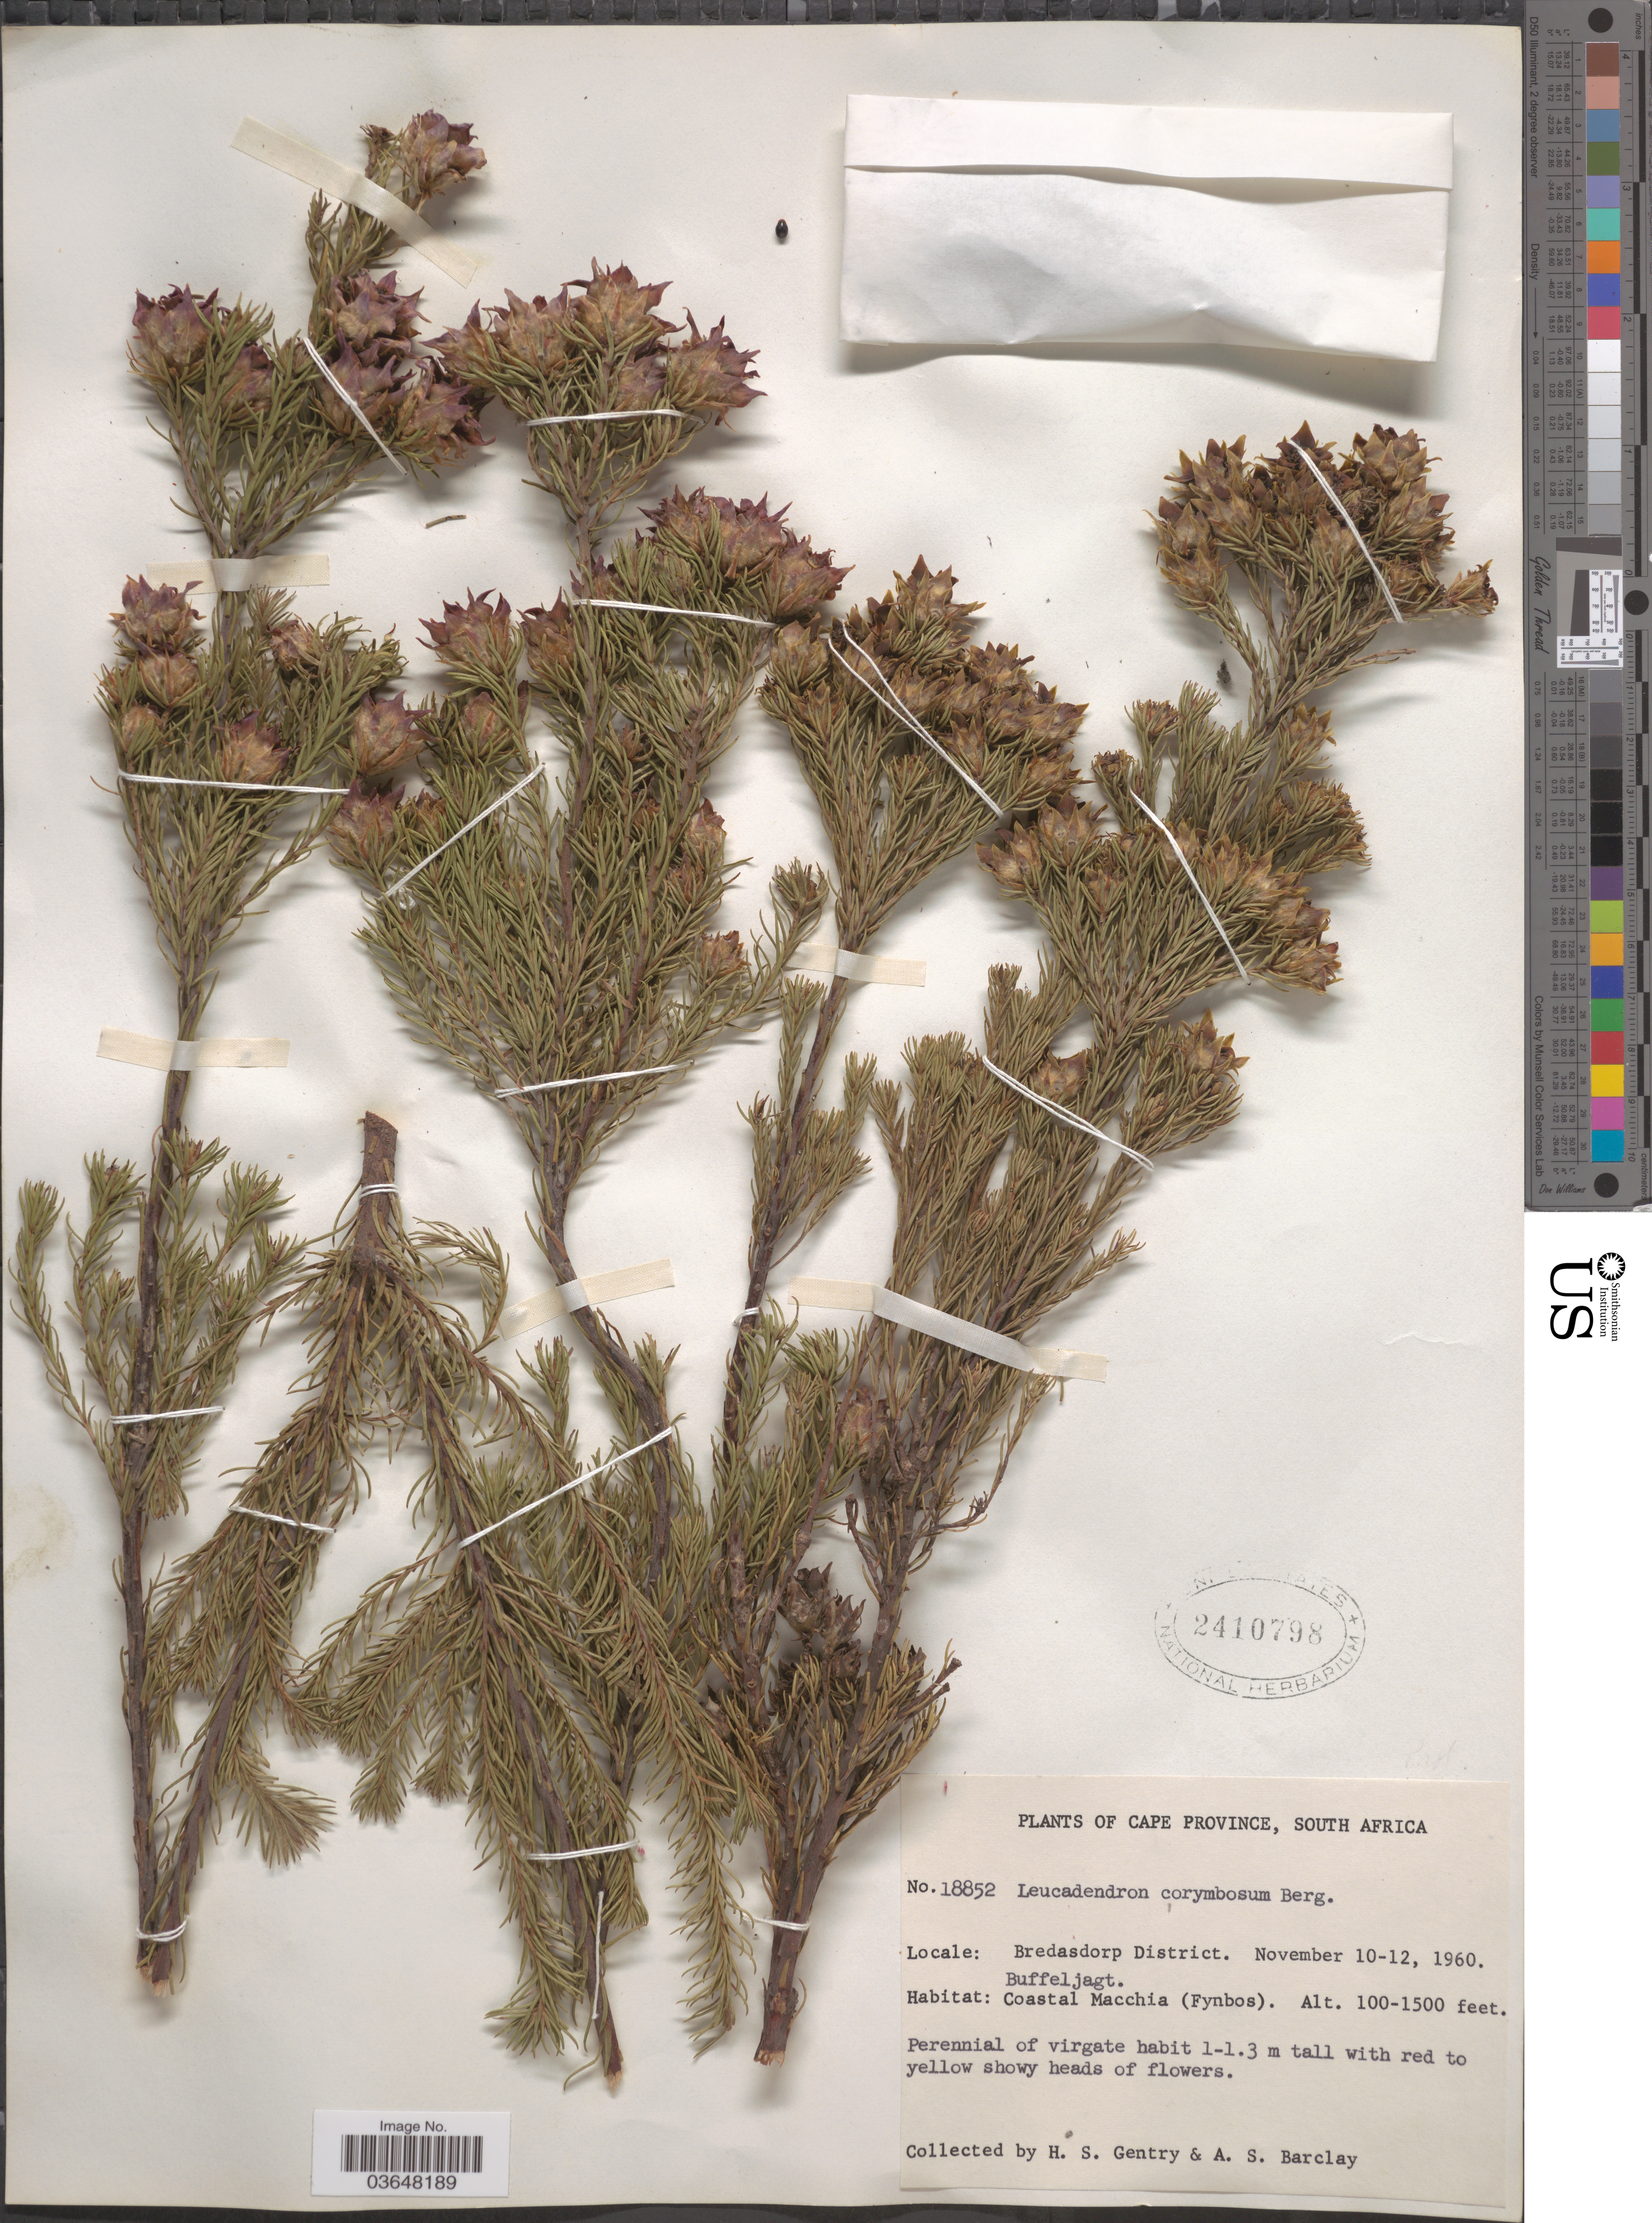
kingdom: Plantae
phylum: Tracheophyta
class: Magnoliopsida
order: Proteales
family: Proteaceae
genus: Leucadendron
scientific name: Leucadendron corymbosum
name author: P.J. Bergius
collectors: H. S. Gentry & A. S. Barclay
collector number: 18852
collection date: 1960-11-10/1960-11-12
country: South Africa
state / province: Western Cape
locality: Bredasdorp District. Buffeljagt.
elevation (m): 30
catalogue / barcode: US 2410798